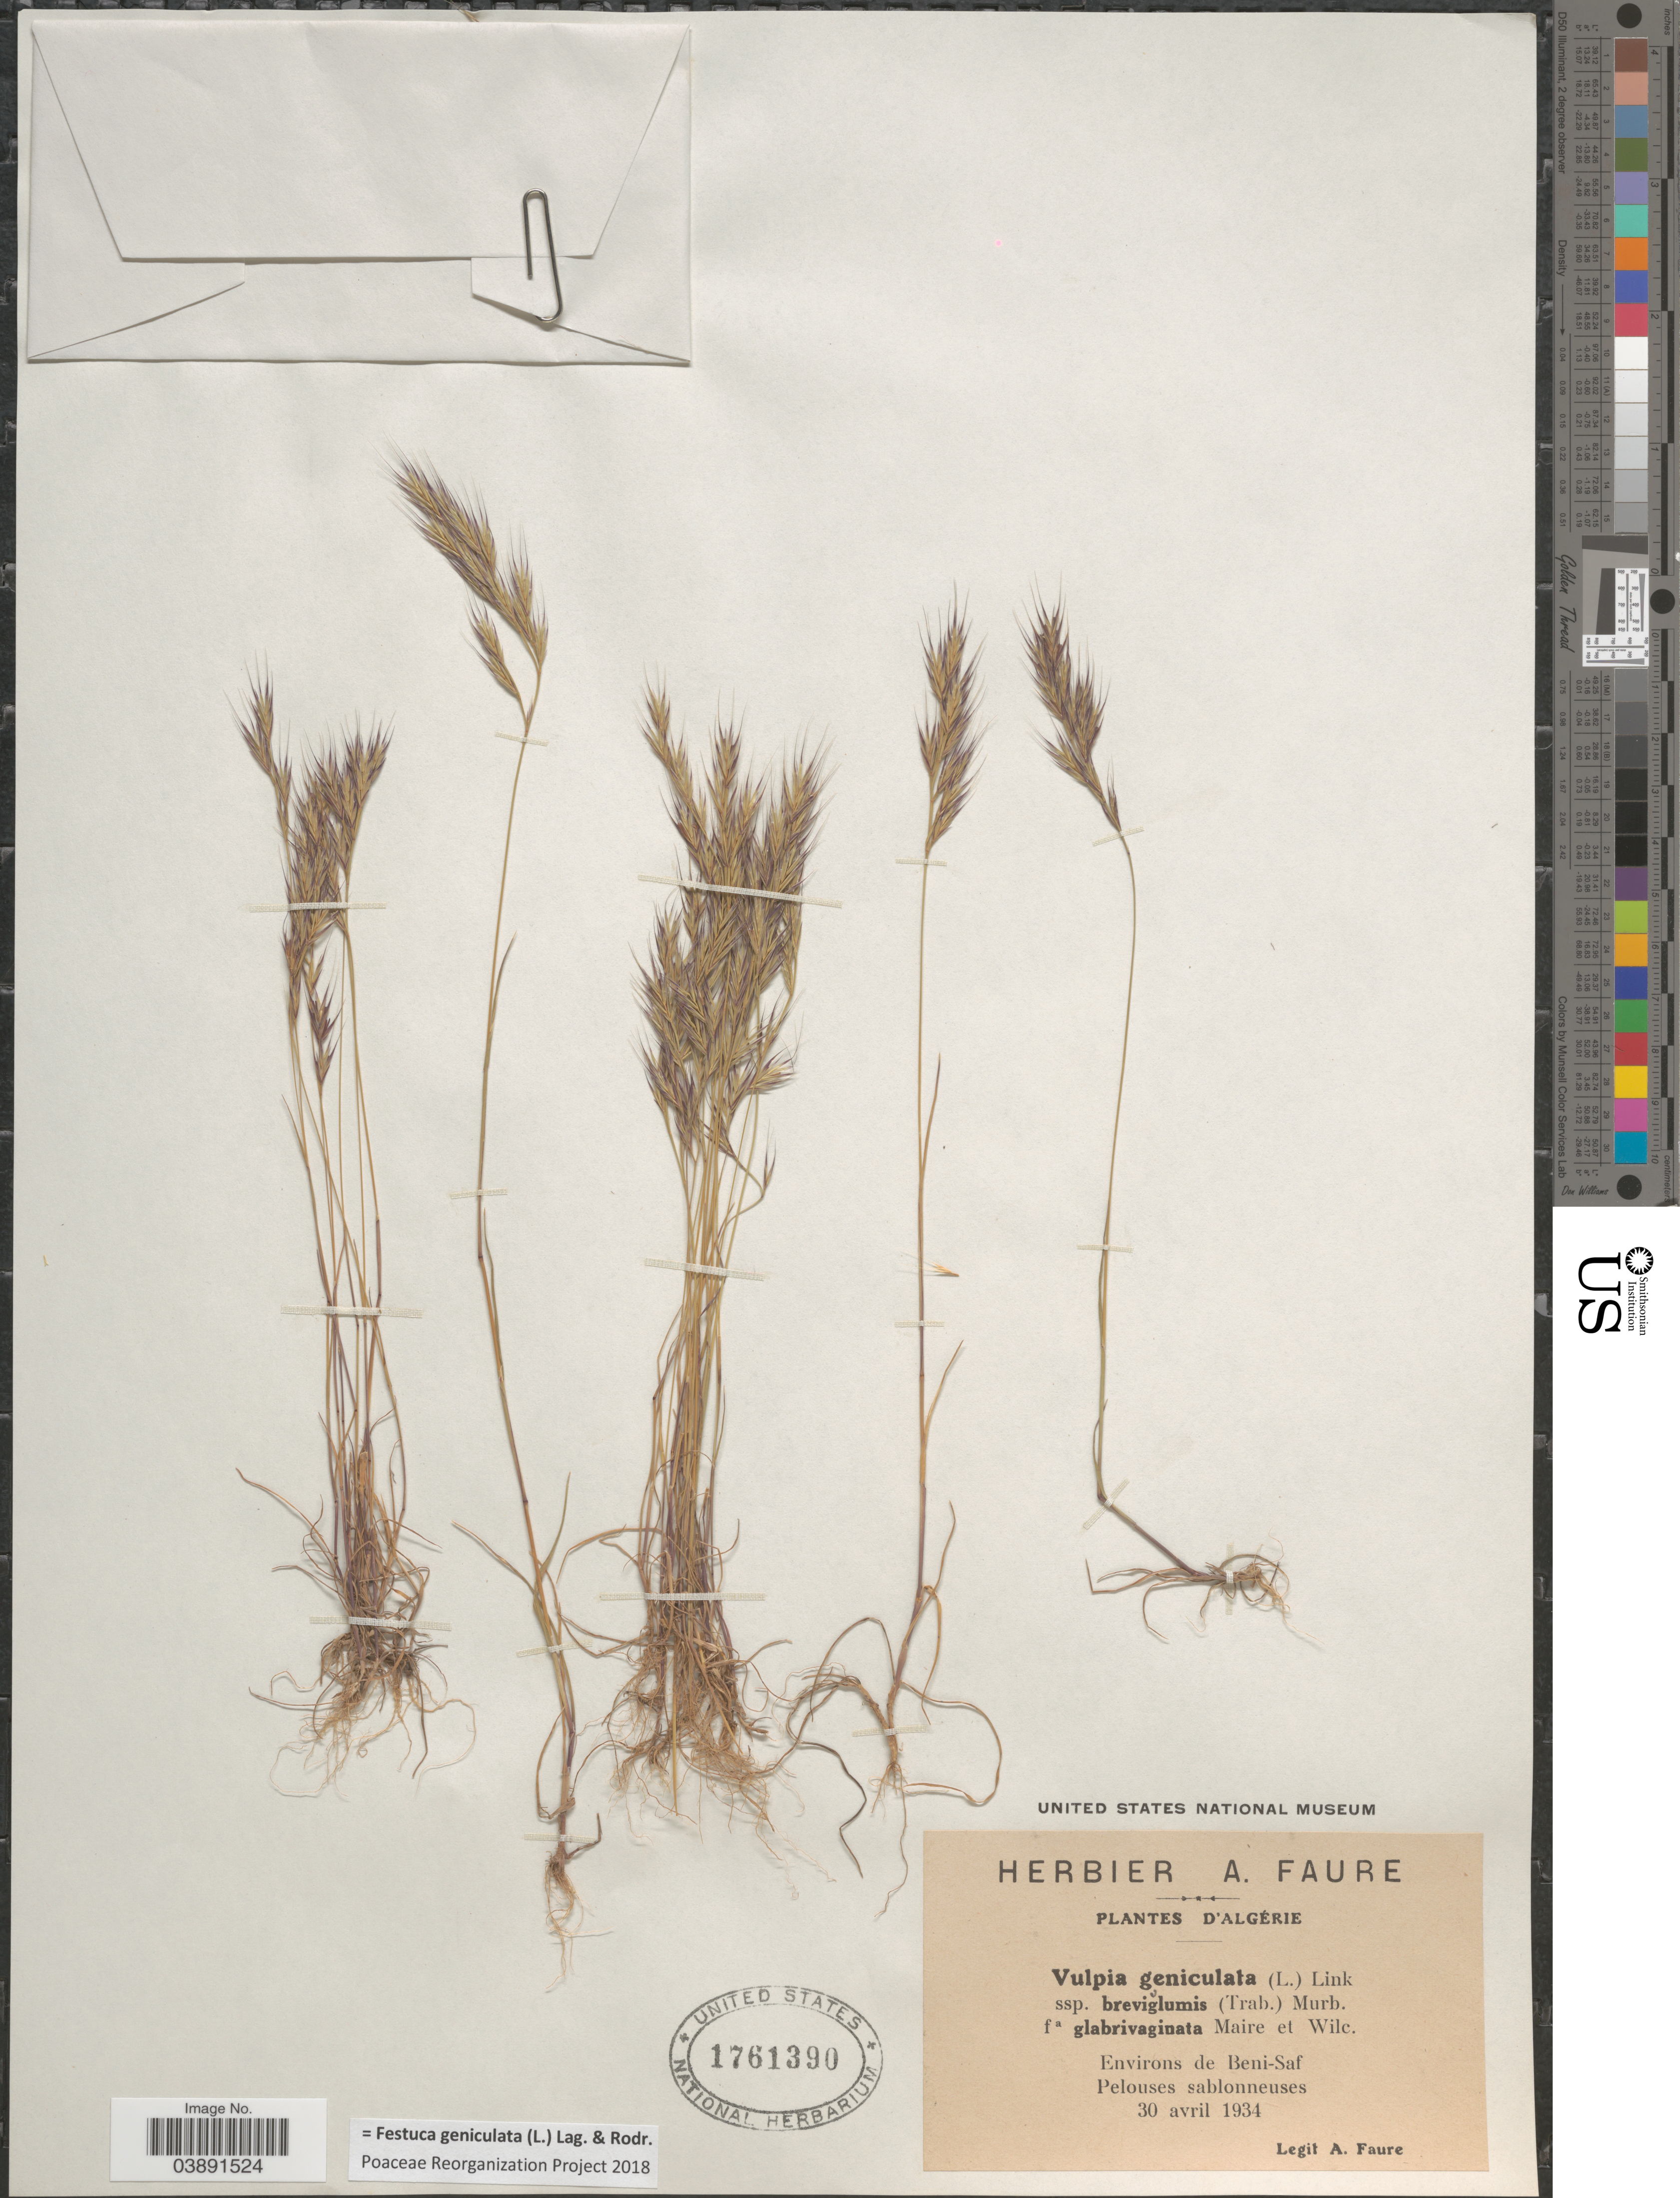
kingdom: Plantae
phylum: Tracheophyta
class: Liliopsida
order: Poales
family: Poaceae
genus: Festuca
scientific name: Festuca geniculata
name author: (L.) Lag. & Rodr.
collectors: A. Faure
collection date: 1934-04-30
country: Algeria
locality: Environs de Beni-Saf. Pelouses sablonneuses.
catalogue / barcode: US 1761390